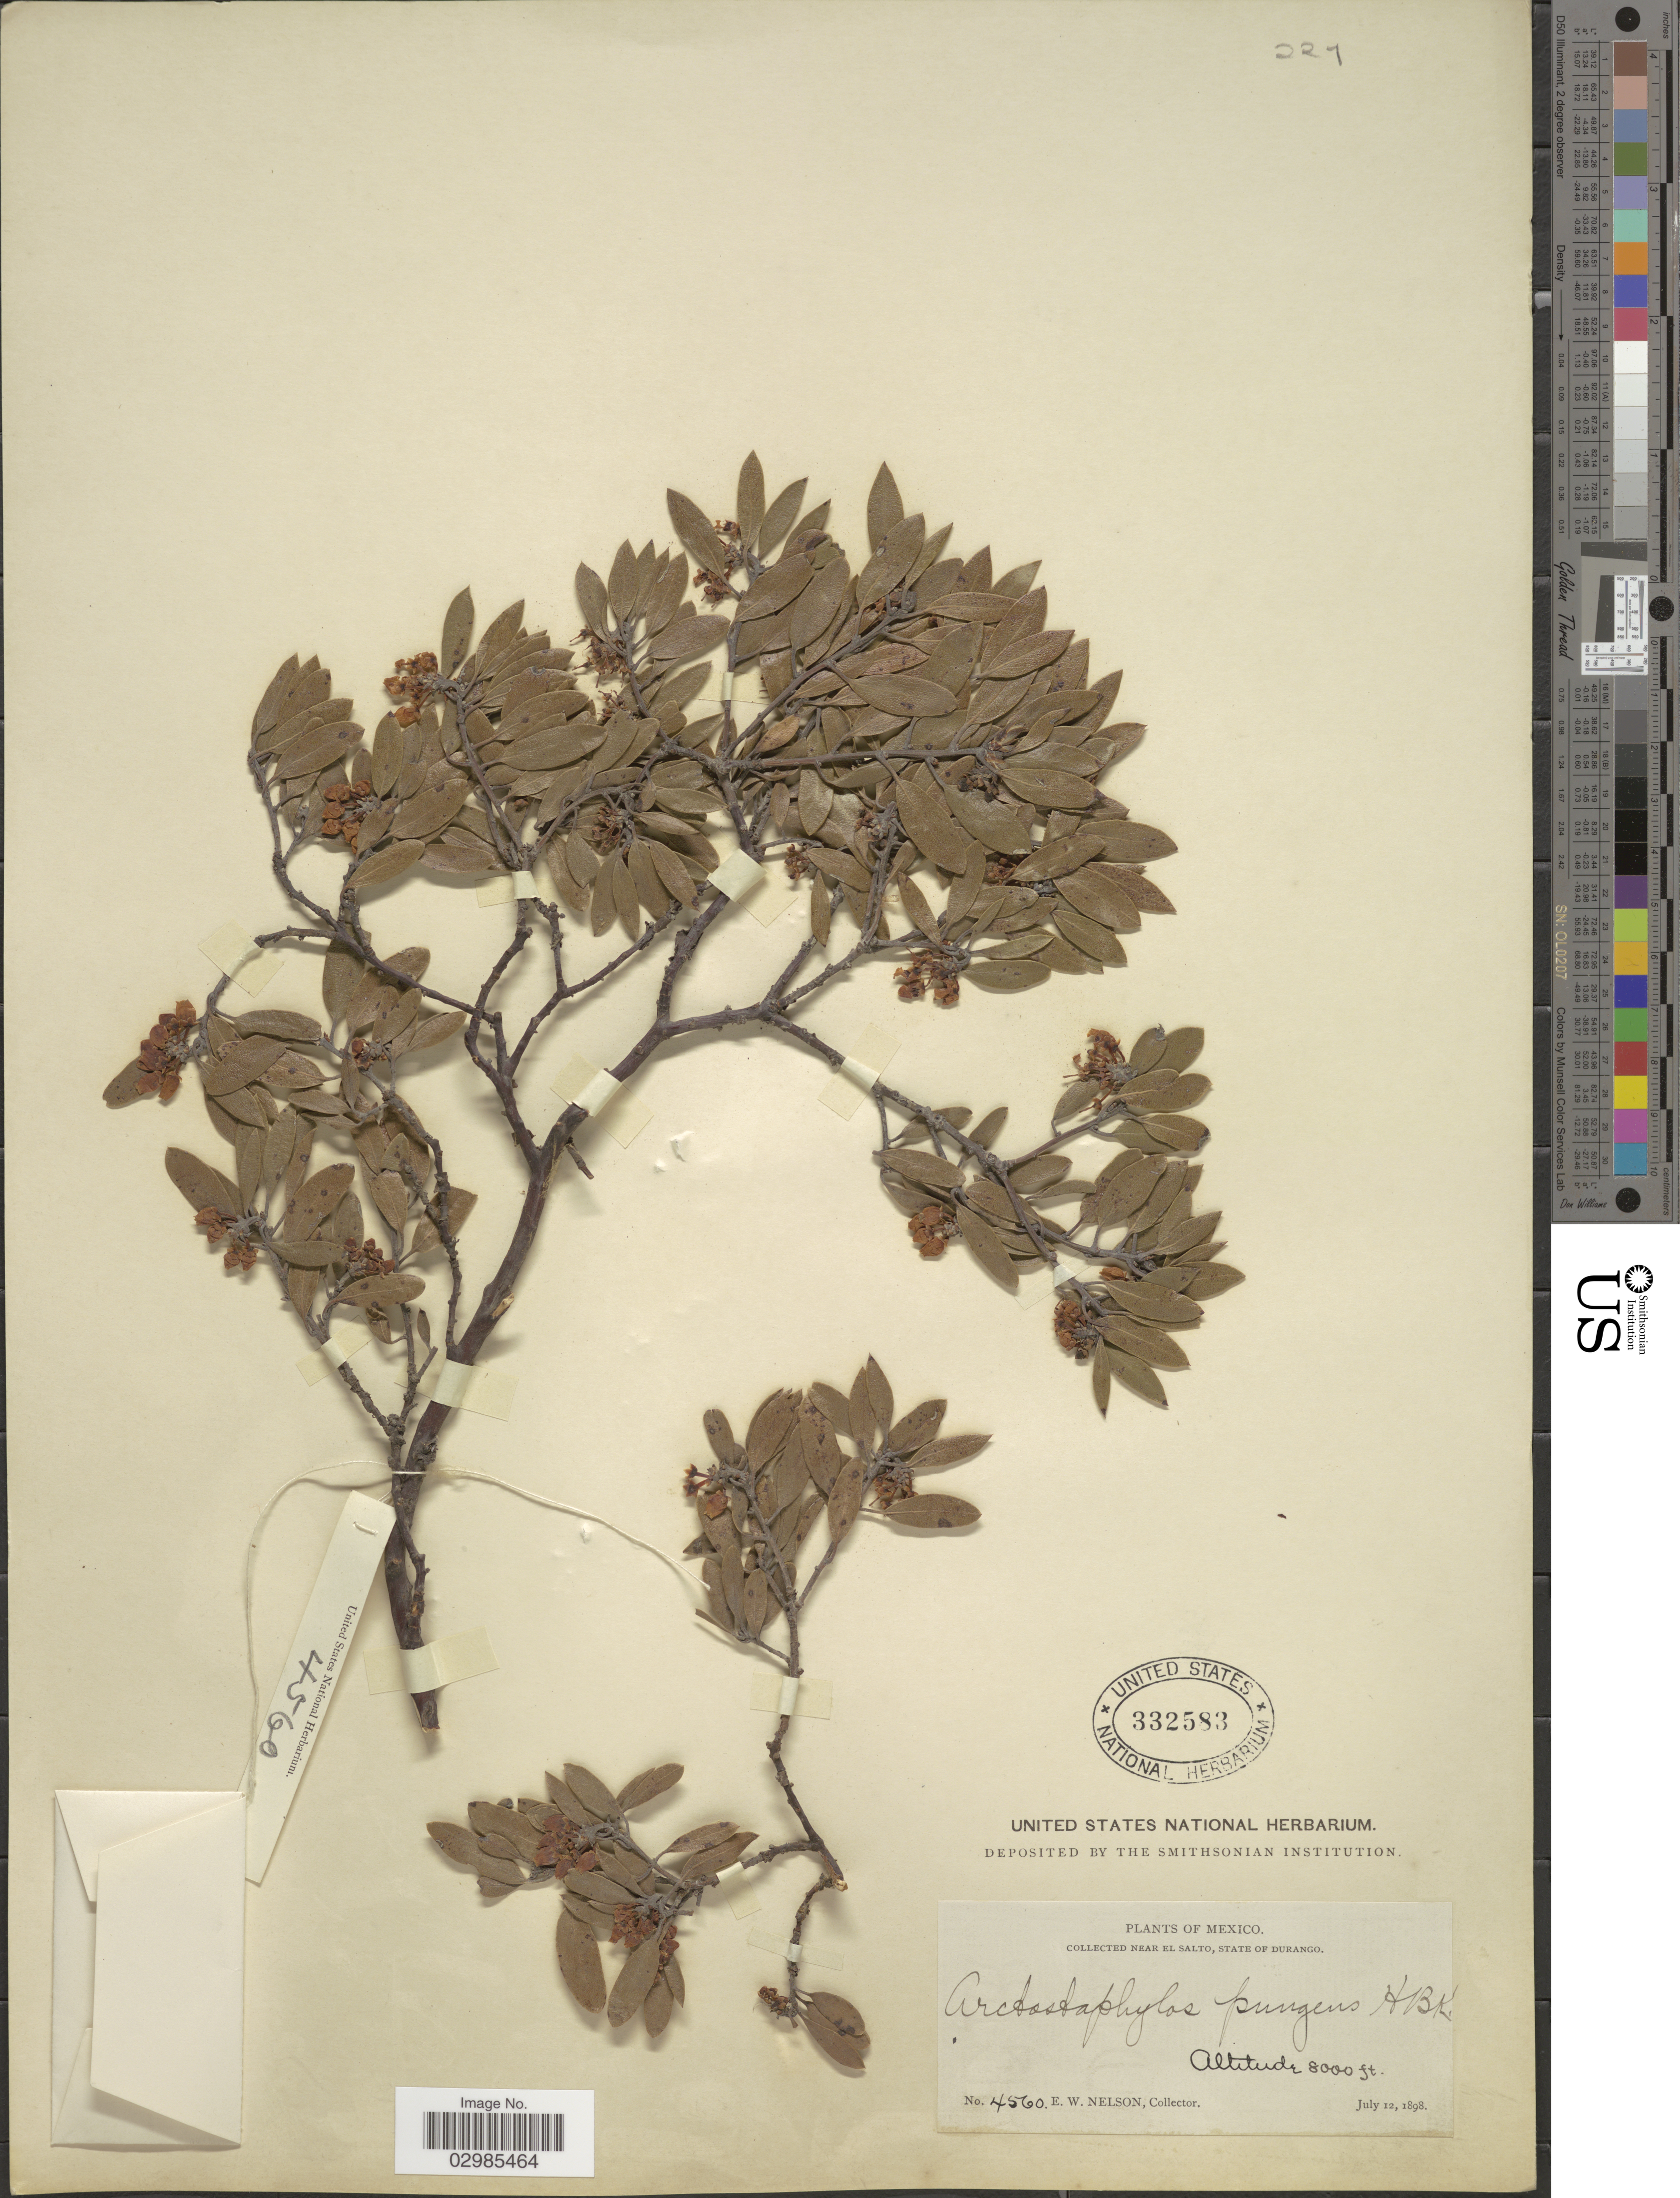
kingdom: Plantae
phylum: Tracheophyta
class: Magnoliopsida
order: Ericales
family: Ericaceae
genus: Arctostaphylos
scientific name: Arctostaphylos pungens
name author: Kunth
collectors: E. W. Nelson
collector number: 4560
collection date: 1898-07-12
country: Mexico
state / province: Durango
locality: Near El Salto, State of Durango.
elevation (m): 2438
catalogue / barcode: US 332583